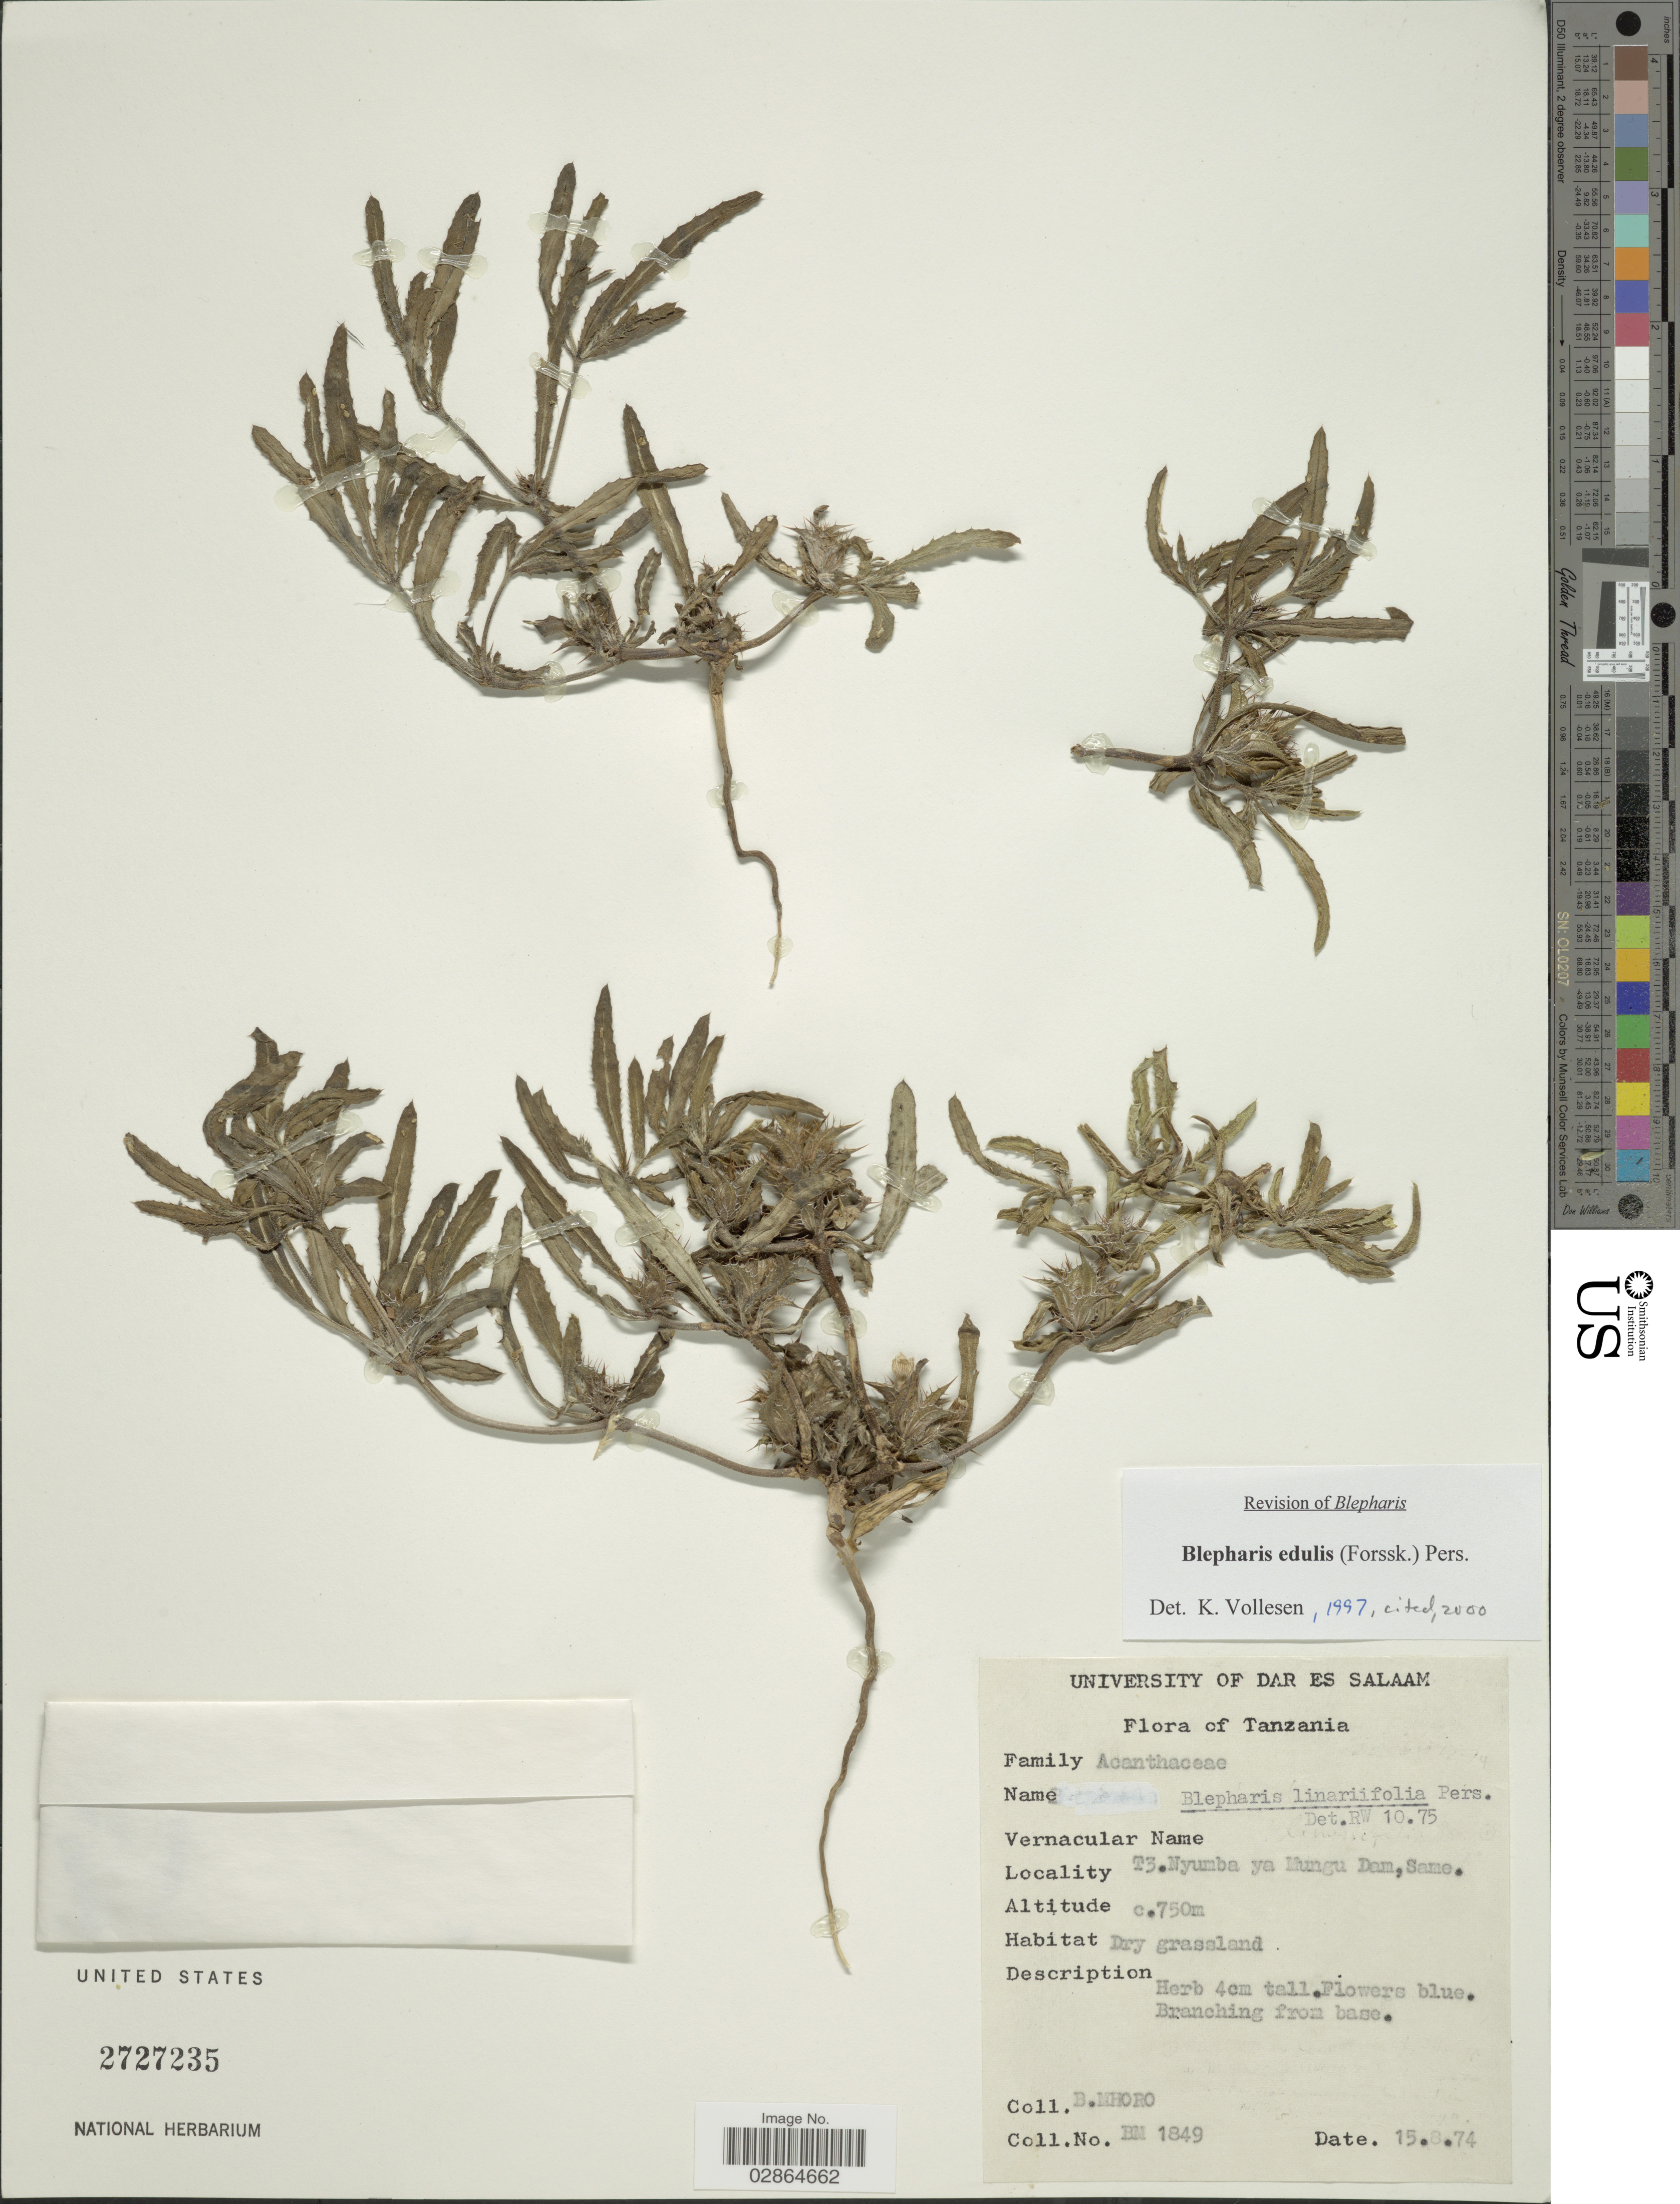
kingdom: Plantae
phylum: Tracheophyta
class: Magnoliopsida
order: Lamiales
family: Acanthaceae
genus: Blepharis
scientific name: Blepharis edulis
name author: (Forssk.) Pers.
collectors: B. Mhoro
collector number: BM1849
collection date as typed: Transcribed d/m/y: 15/8/74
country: Tanzania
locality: T3. Nyumba ya Mungu Dam, Same.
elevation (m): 750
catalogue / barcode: US 2727235